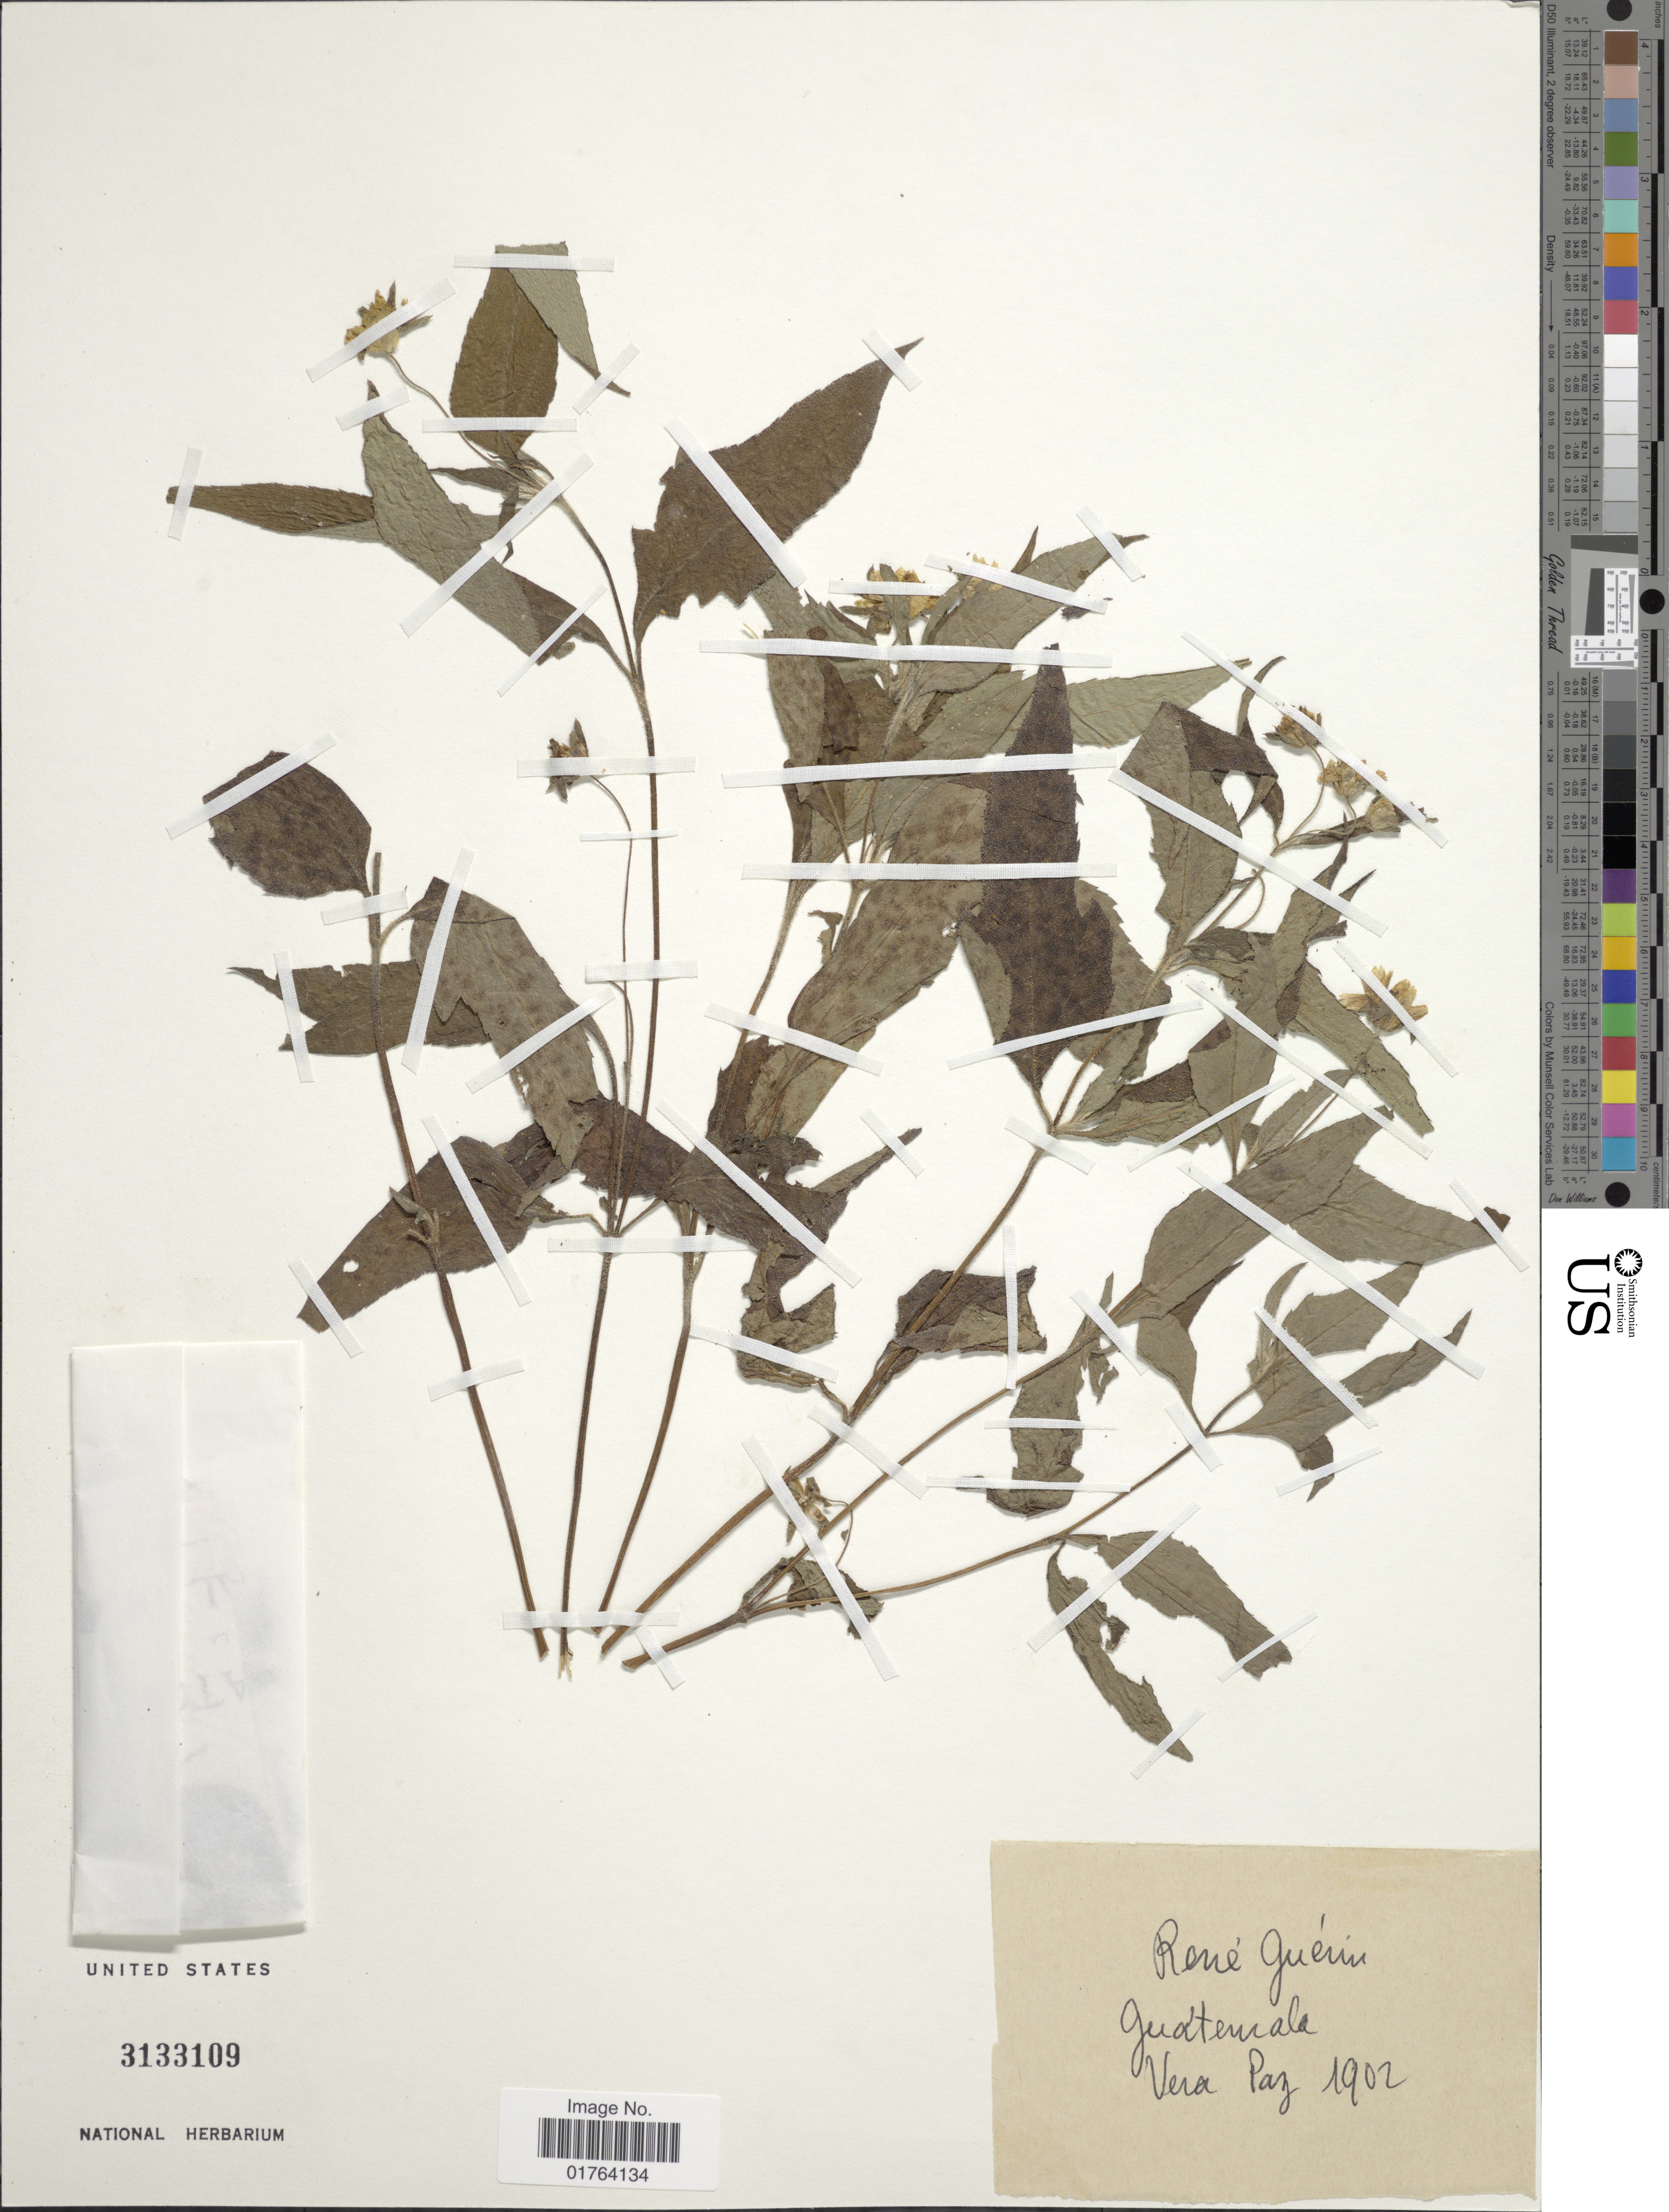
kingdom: Plantae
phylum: Tracheophyta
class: Magnoliopsida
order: Asterales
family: Asteraceae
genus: Wedelia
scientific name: Wedelia filipes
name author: Hemsl.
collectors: R. Guérin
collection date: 1902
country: Guatemala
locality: Vera Paz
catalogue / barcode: US 3133109